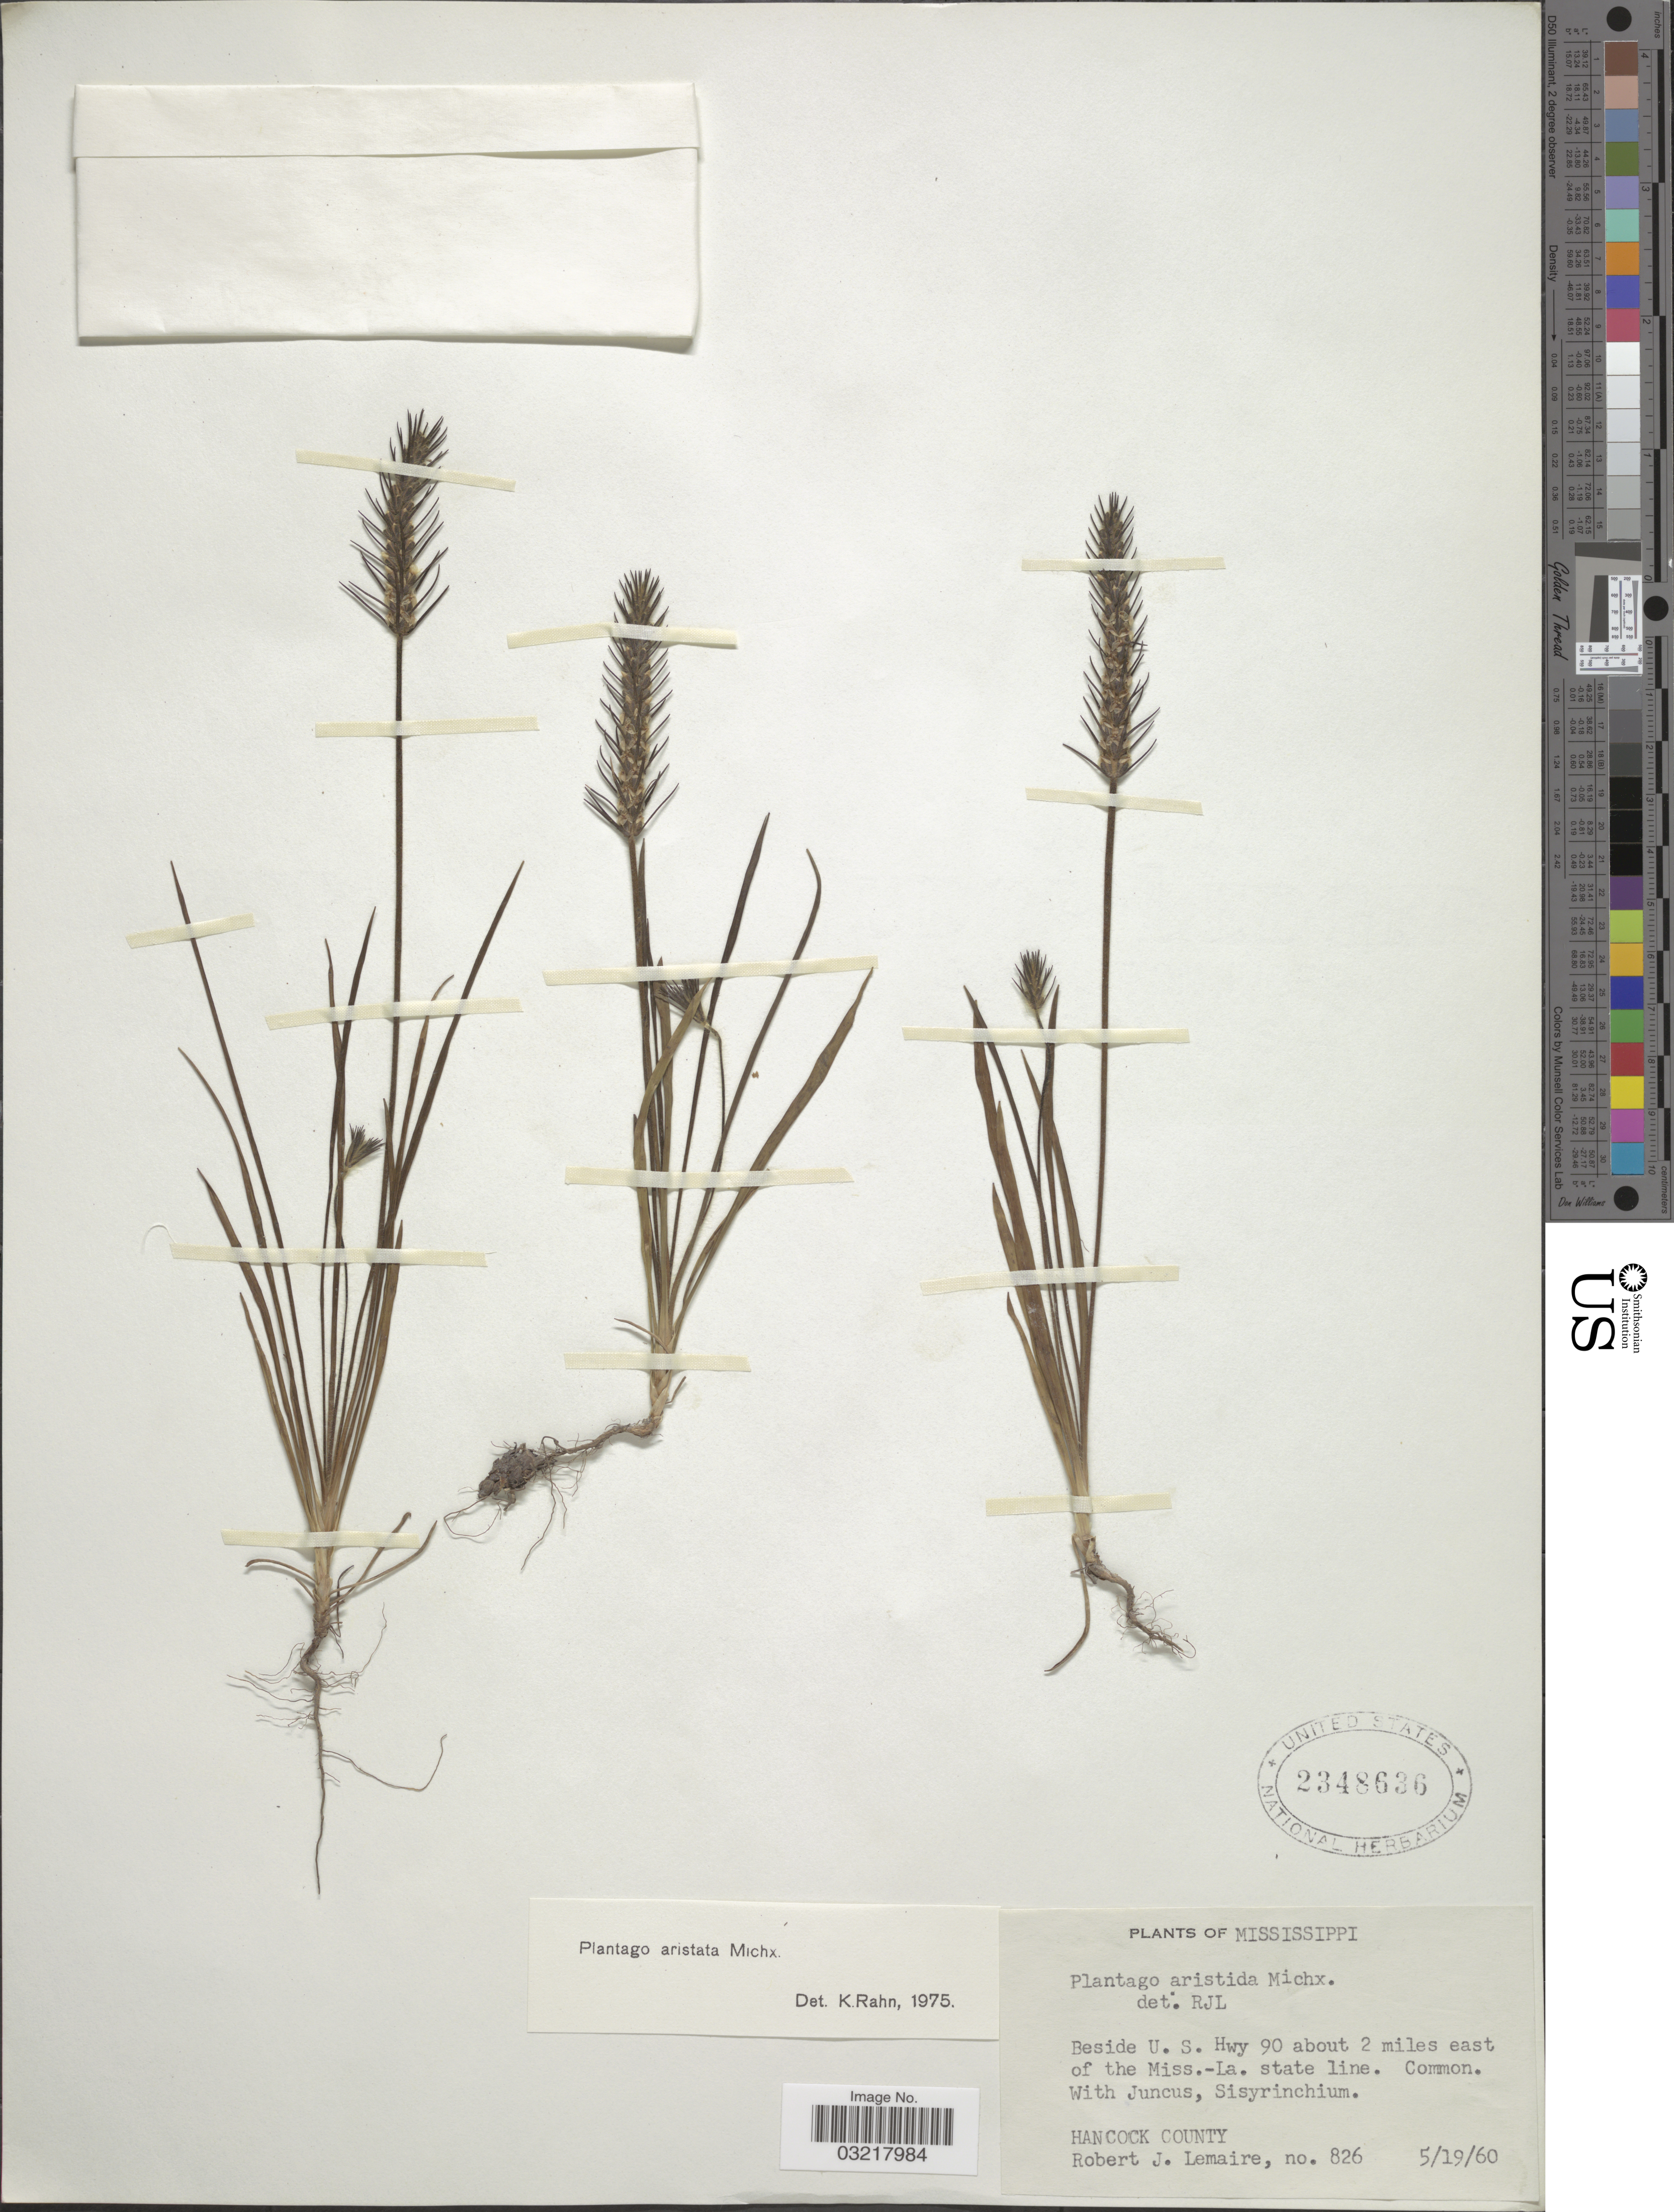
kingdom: Plantae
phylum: Tracheophyta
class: Magnoliopsida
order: Lamiales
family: Plantaginaceae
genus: Plantago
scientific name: Plantago aristata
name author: Michx.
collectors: R. J. Lemaire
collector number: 826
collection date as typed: Transcribed d/m/y: 19/5/60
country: United States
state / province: Mississippi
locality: Beside U.S. Hwy 90 about 2 miles east of the Miss.-La. state line. Hancock County.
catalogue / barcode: US 2348636